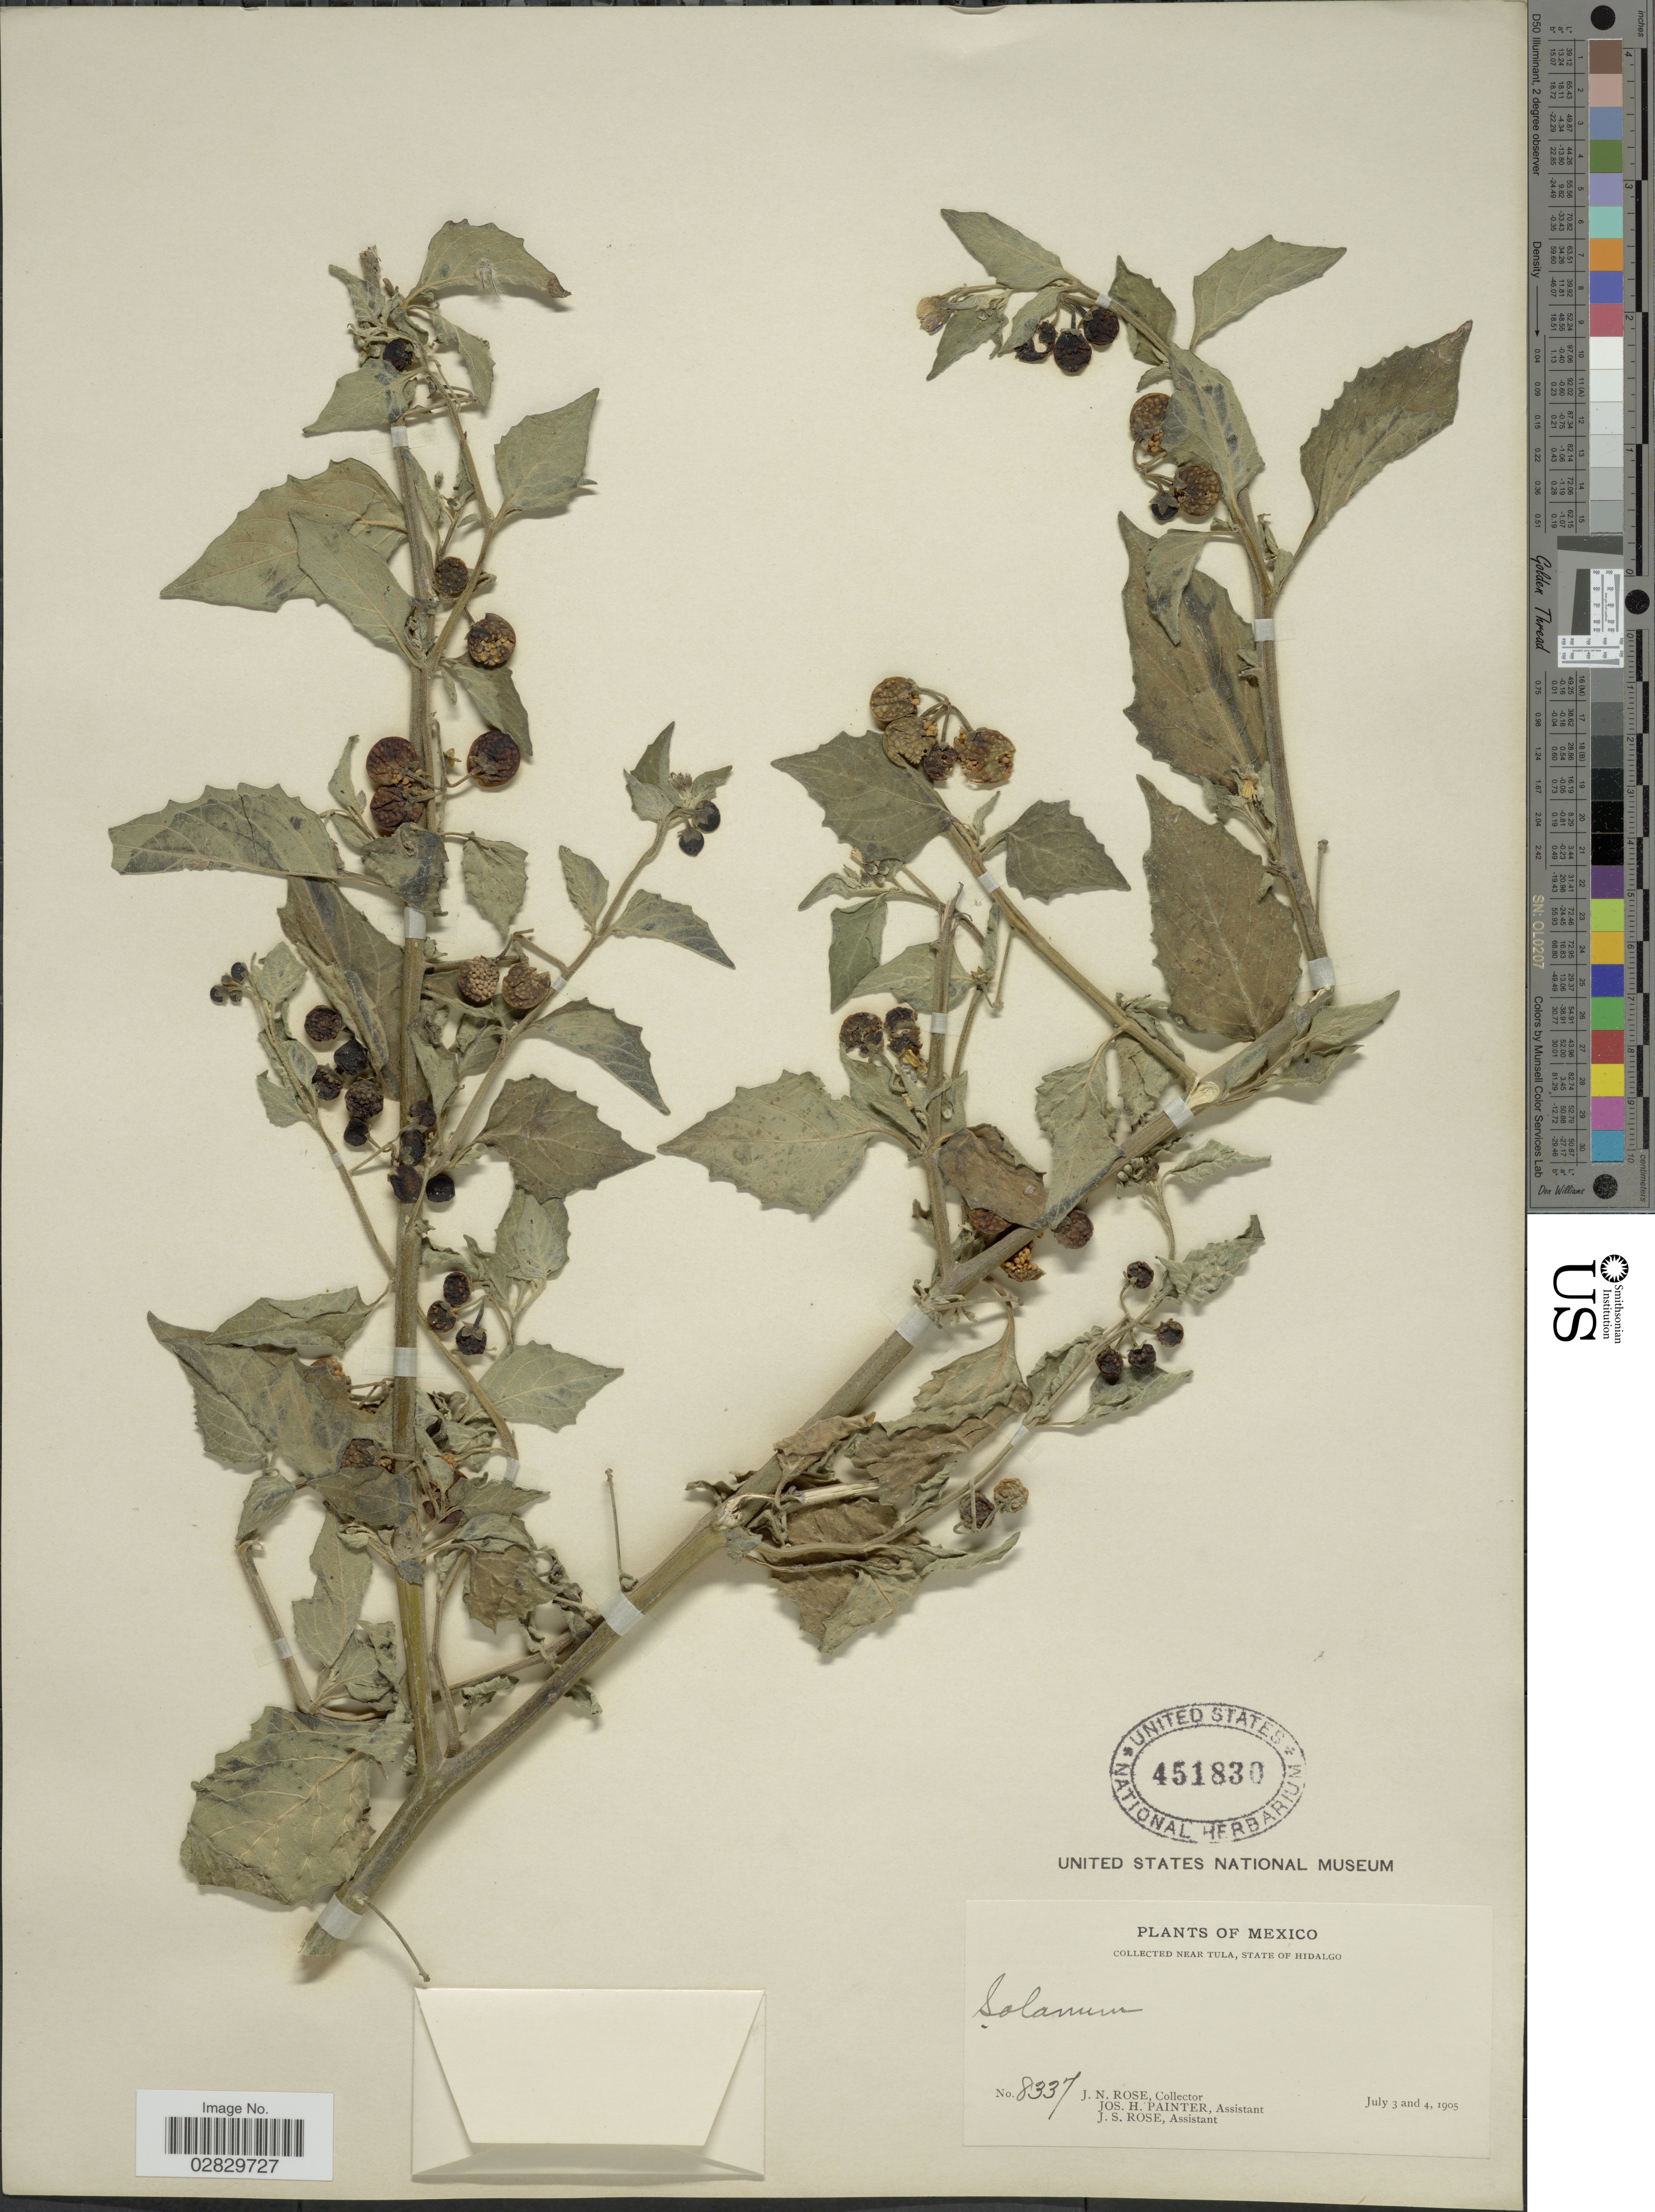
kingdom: Plantae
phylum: Tracheophyta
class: Magnoliopsida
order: Solanales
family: Solanaceae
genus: Solanum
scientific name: Solanum douglasii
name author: Dunal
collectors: J. N. Rose, J. H. Painter & J. S. Rose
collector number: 8337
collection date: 1905-07-03/1905-07-04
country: Mexico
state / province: Hidalgo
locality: Near Tula.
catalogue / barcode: US 451830